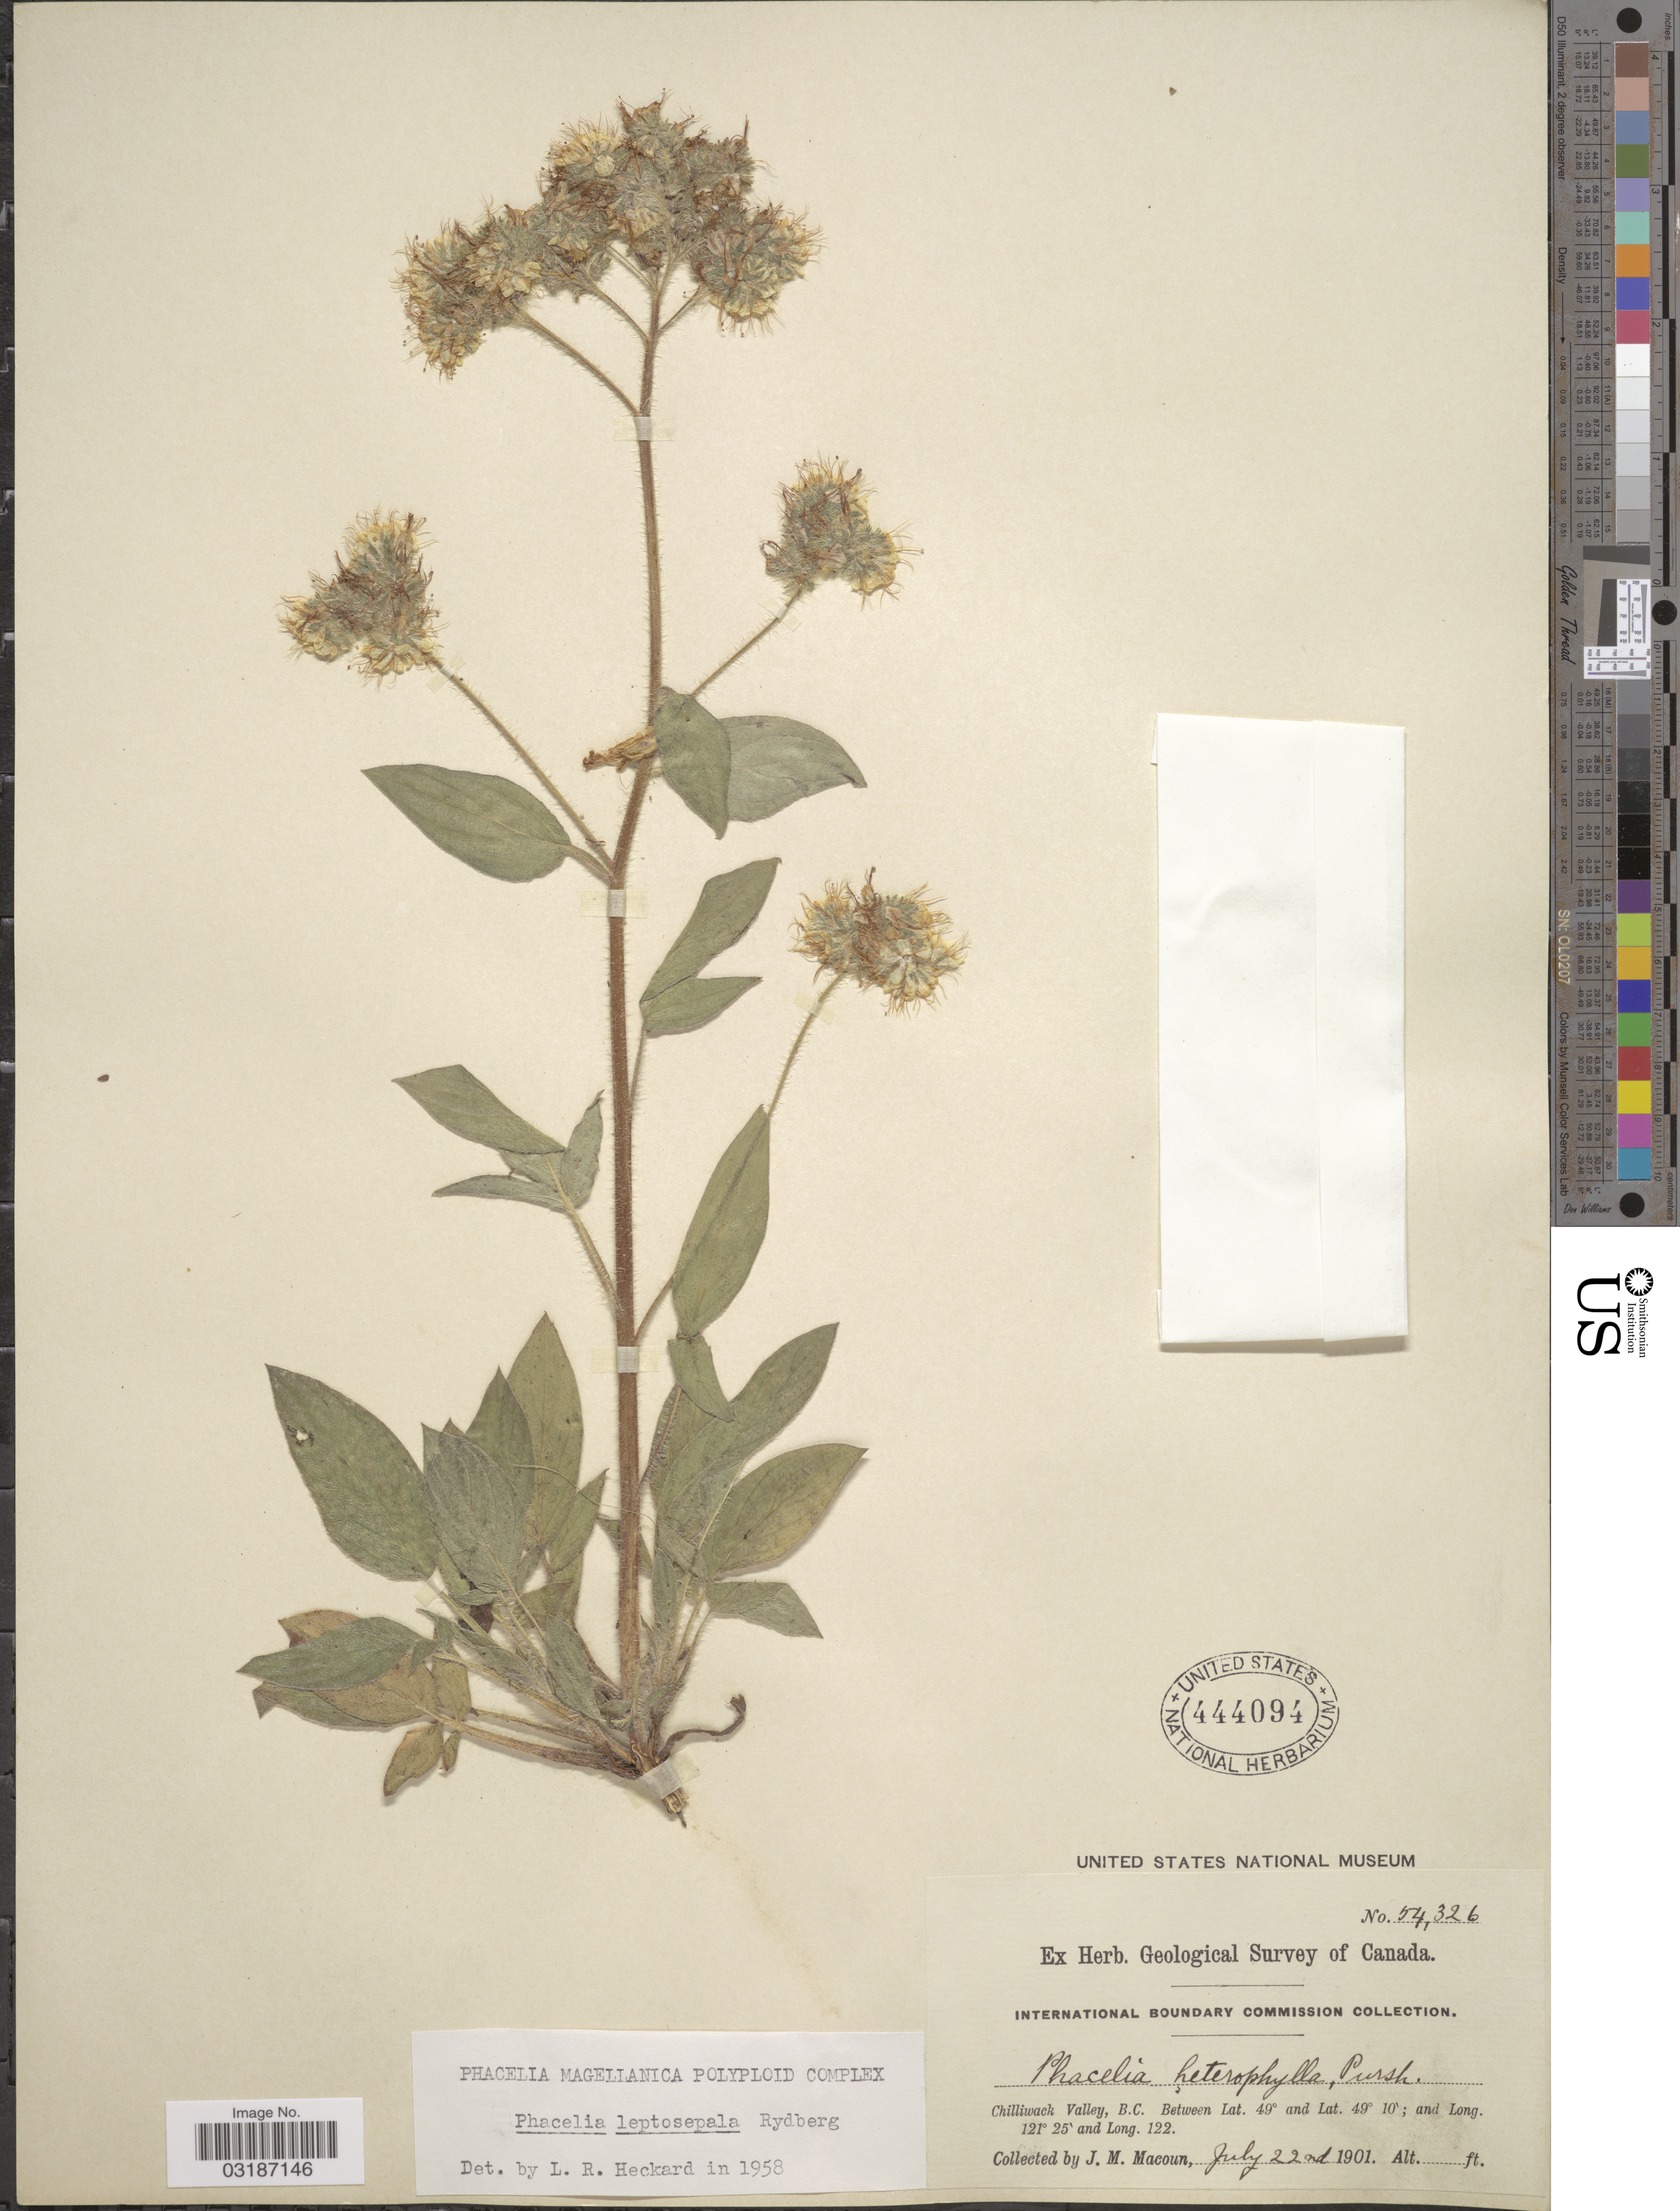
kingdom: Plantae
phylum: Tracheophyta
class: Magnoliopsida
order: Boraginales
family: Hydrophyllaceae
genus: Phacelia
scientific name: Phacelia leptosepala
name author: Rydb.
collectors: J. M. Macoun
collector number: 54326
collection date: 1901-07-22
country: Canada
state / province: British Columbia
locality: Chilliwack Valley.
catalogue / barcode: US 444094